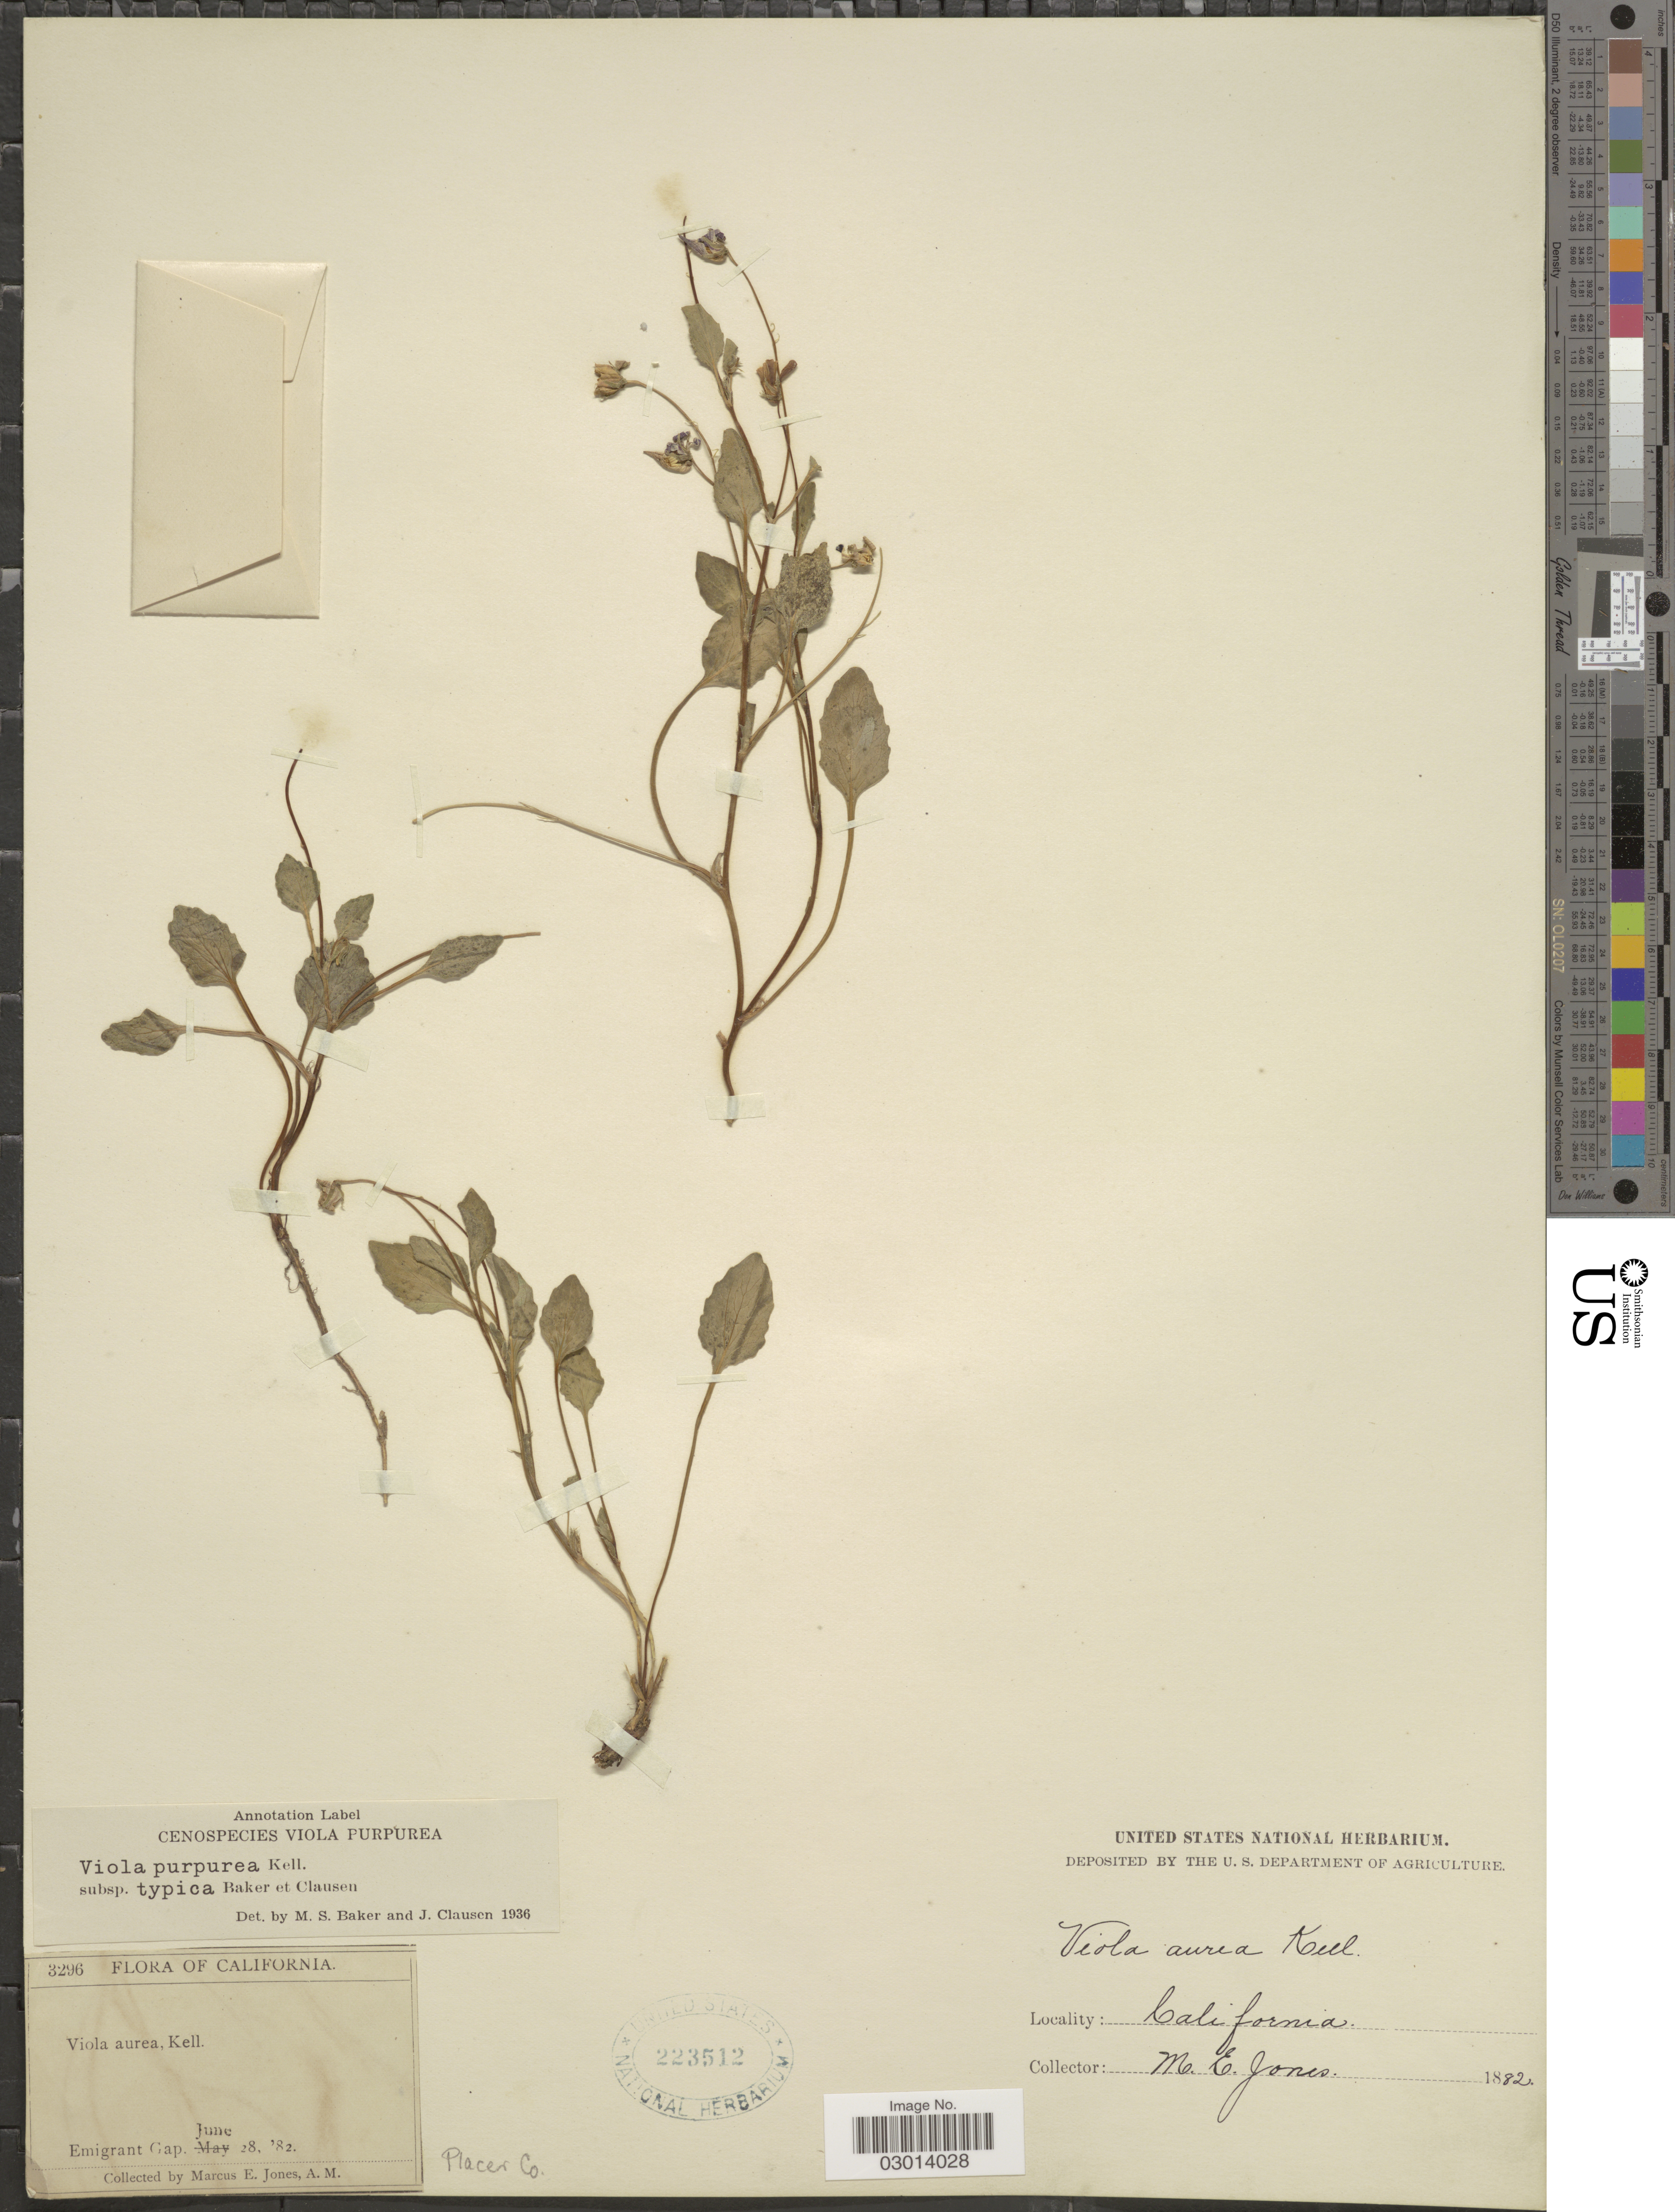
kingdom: Plantae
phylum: Tracheophyta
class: Magnoliopsida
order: Malpighiales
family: Violaceae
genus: Viola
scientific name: Viola purpurea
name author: Kellogg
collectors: M. E. Jones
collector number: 3296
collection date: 1882-06-28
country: United States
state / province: California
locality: Emigrant Gap.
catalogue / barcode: US 223512